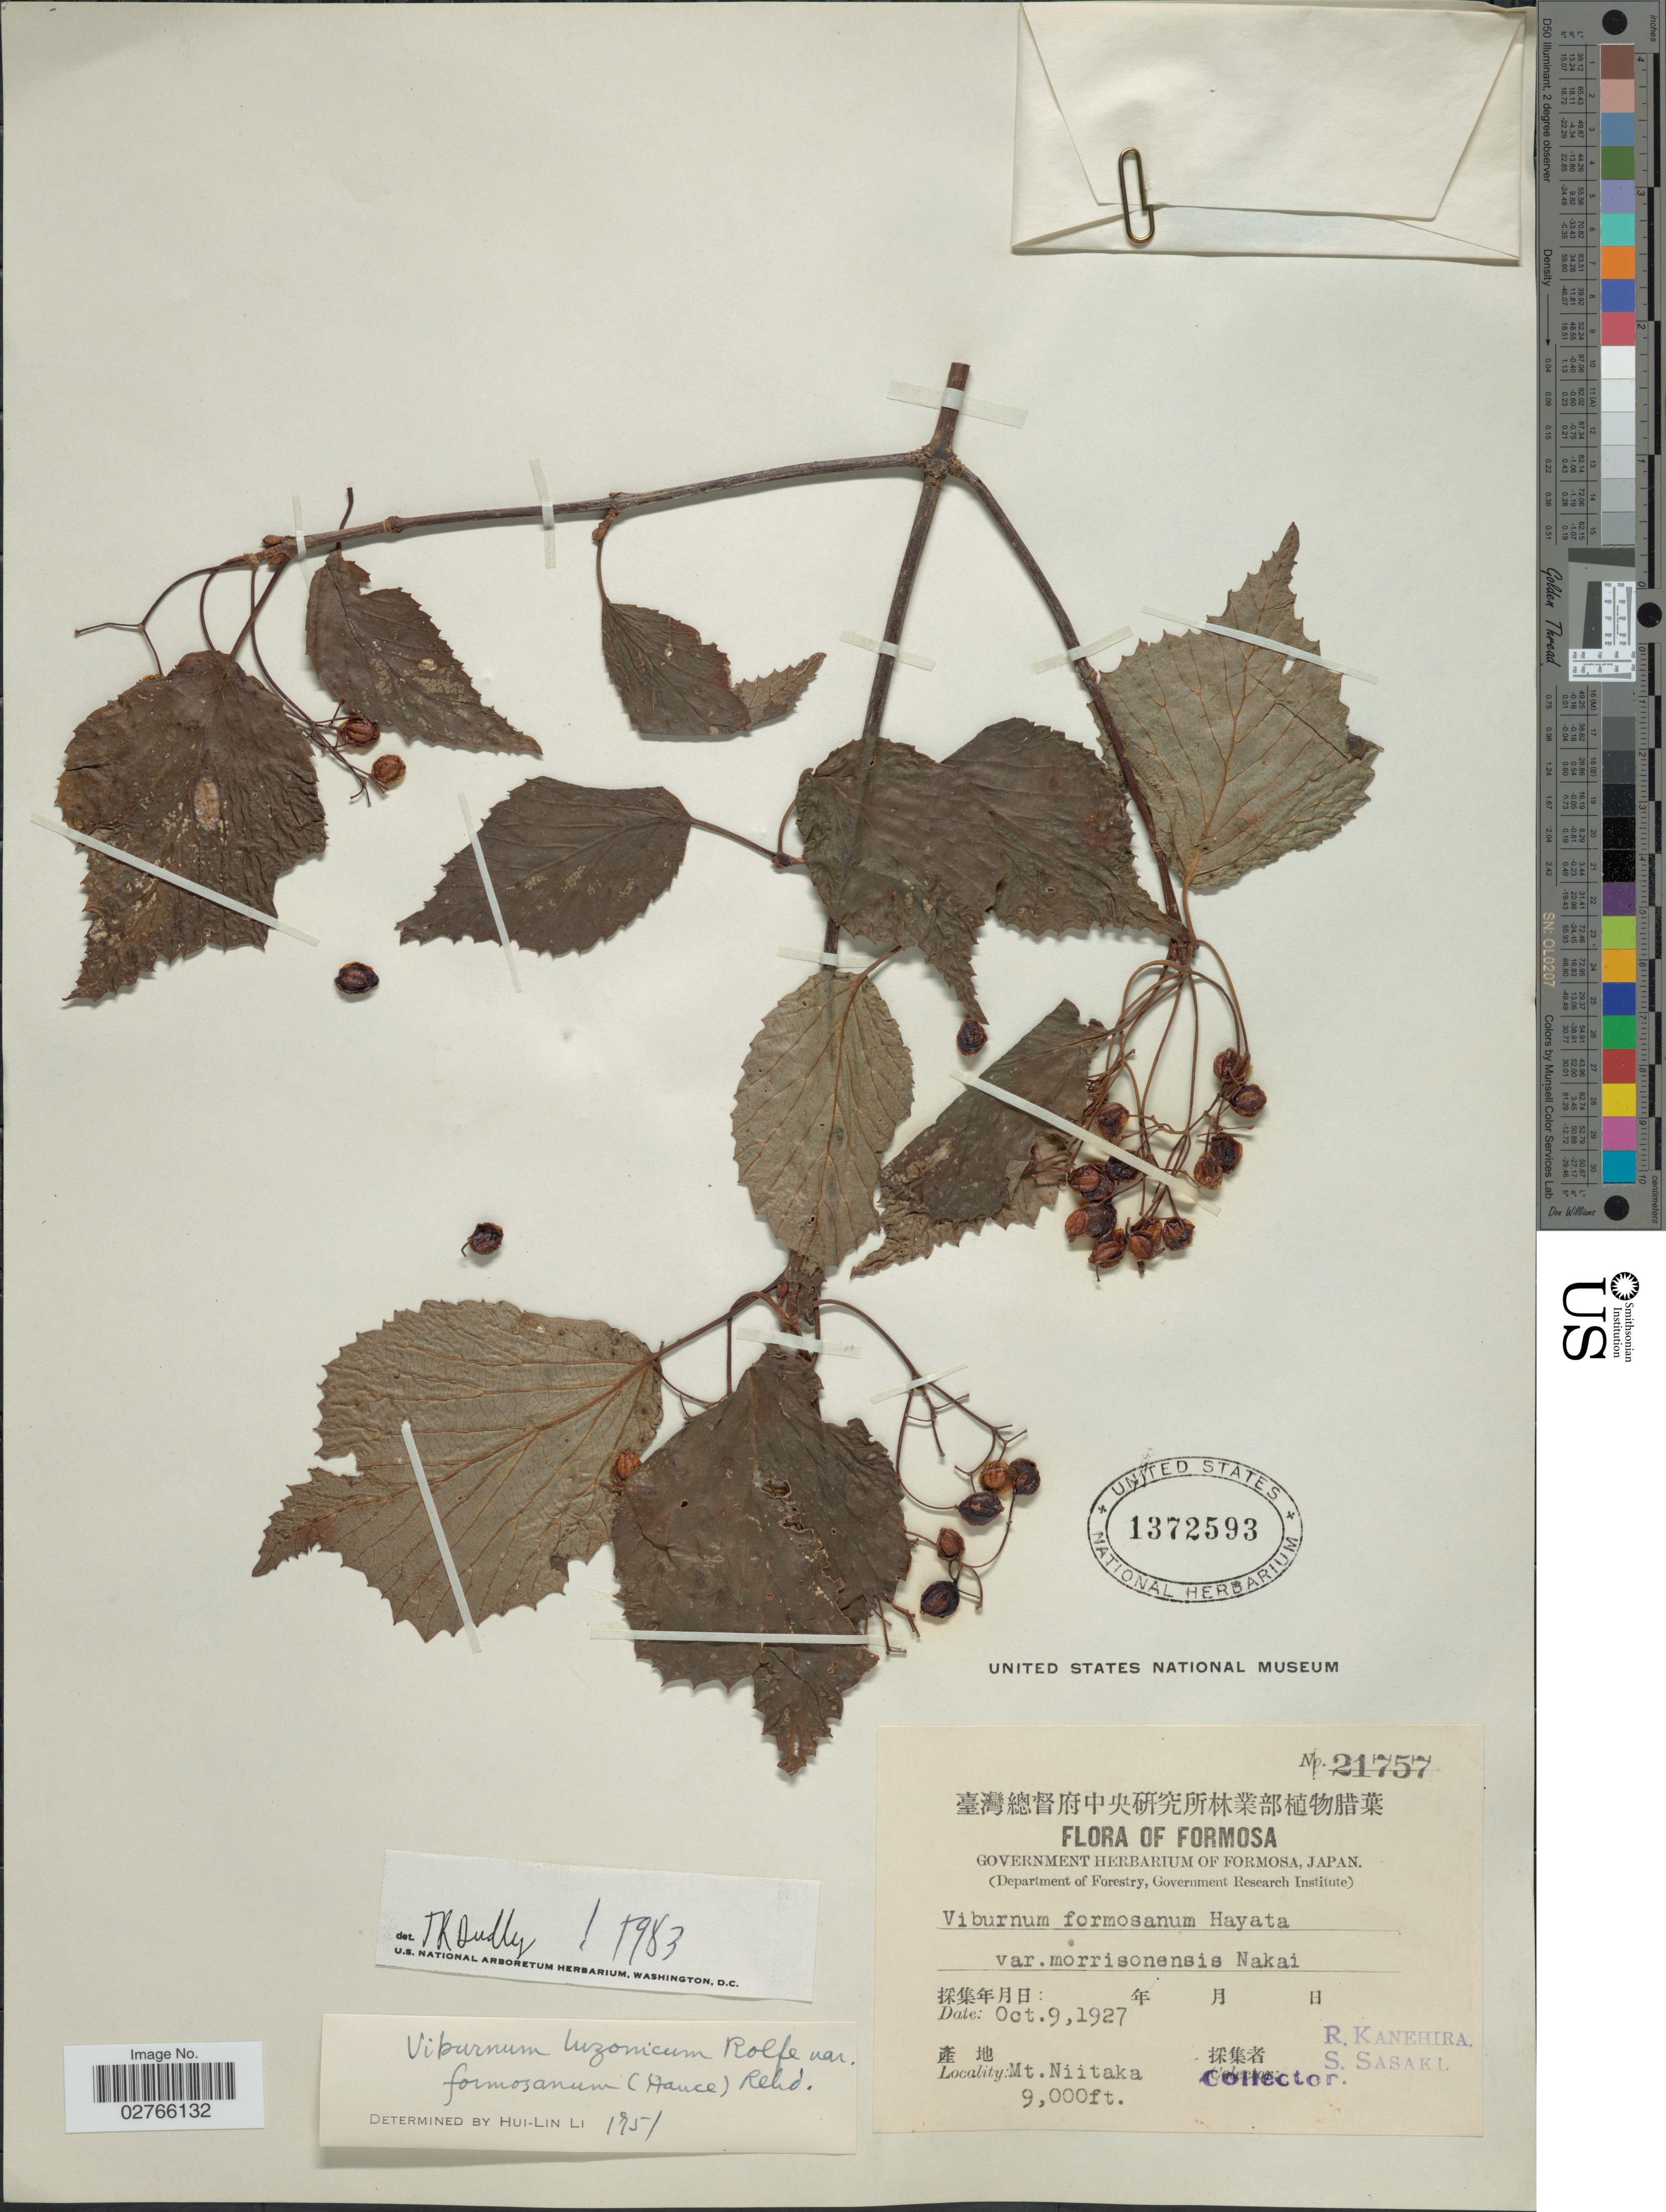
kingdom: Plantae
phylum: Tracheophyta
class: Magnoliopsida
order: Dipsacales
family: Viburnaceae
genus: Viburnum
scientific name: Viburnum formosanum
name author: (Hance) Hayata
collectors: R. Kanehira & S. Sasaki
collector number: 21757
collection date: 1927-10-09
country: Taiwan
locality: Formosa, Mt. Niitaka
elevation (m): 2743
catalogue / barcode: US 1372593